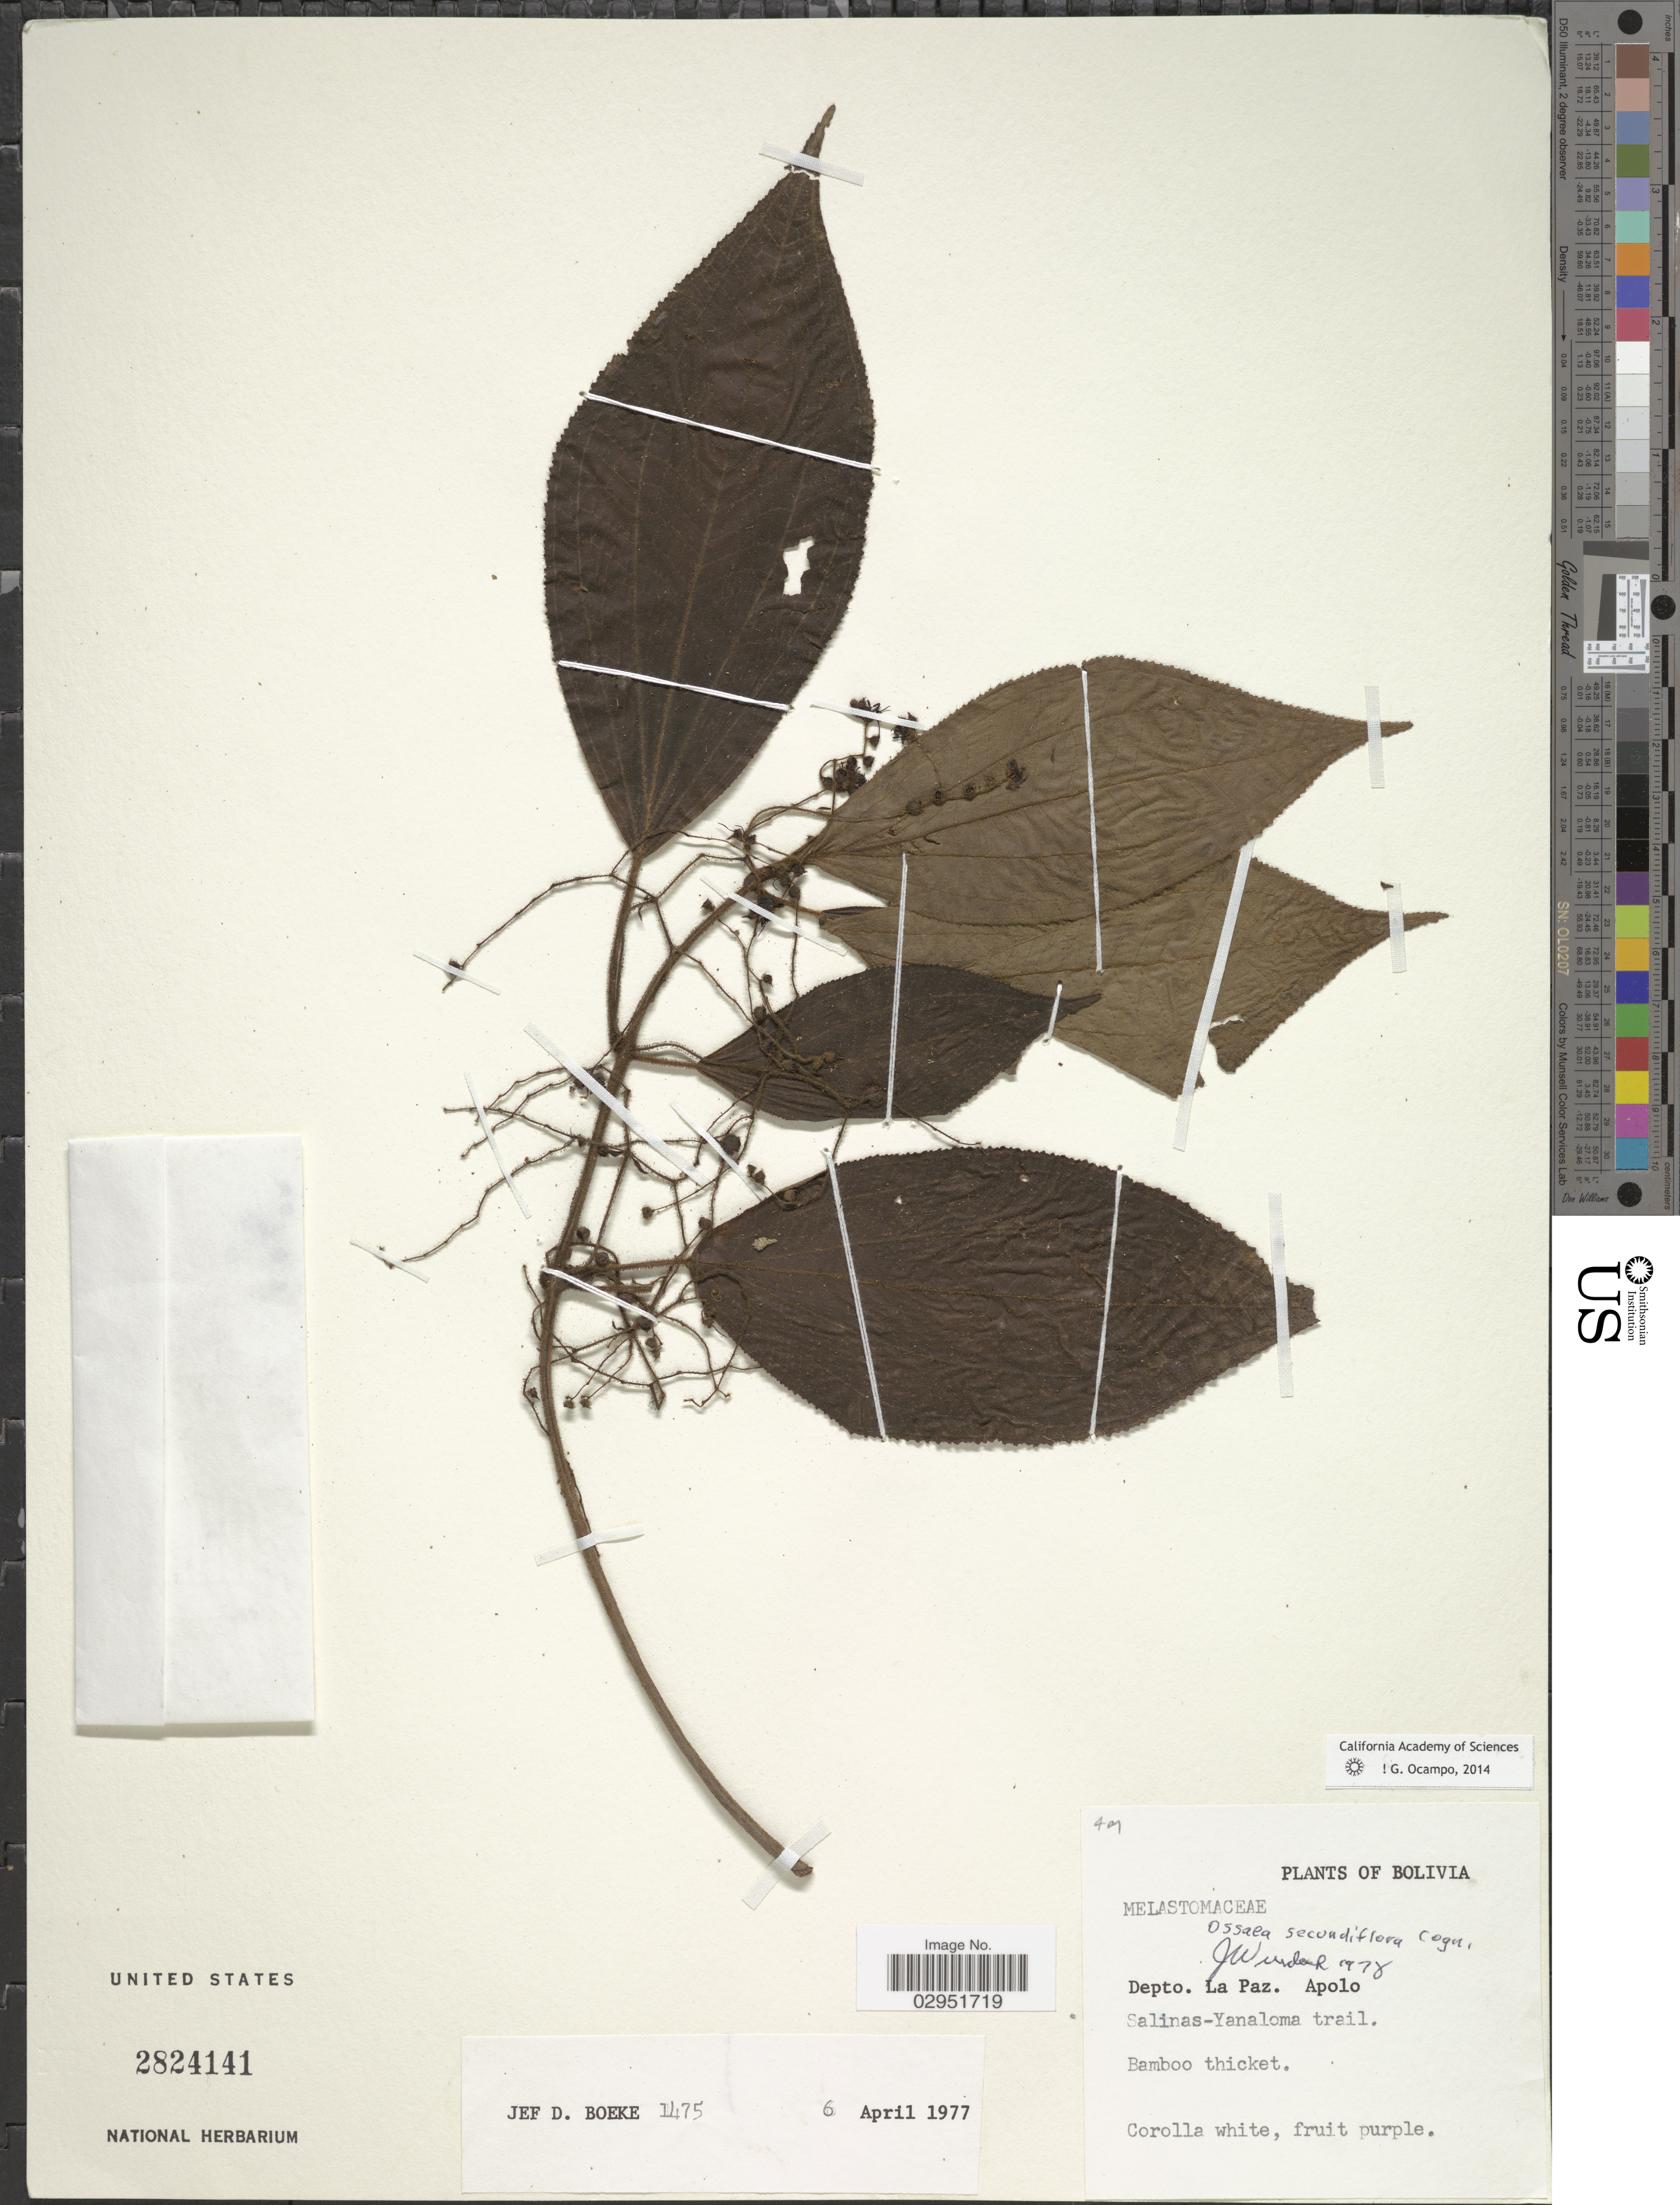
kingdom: Plantae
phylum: Tracheophyta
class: Magnoliopsida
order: Myrtales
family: Melastomataceae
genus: Ossaea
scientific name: Ossaea secundiflora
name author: Cogn.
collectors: J. Boeke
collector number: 1475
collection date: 1977-04-06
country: Bolivia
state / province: La Paz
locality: Depto. La Paz. Apolo. Salinas-Yanaloma trail.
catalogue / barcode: US 2824141